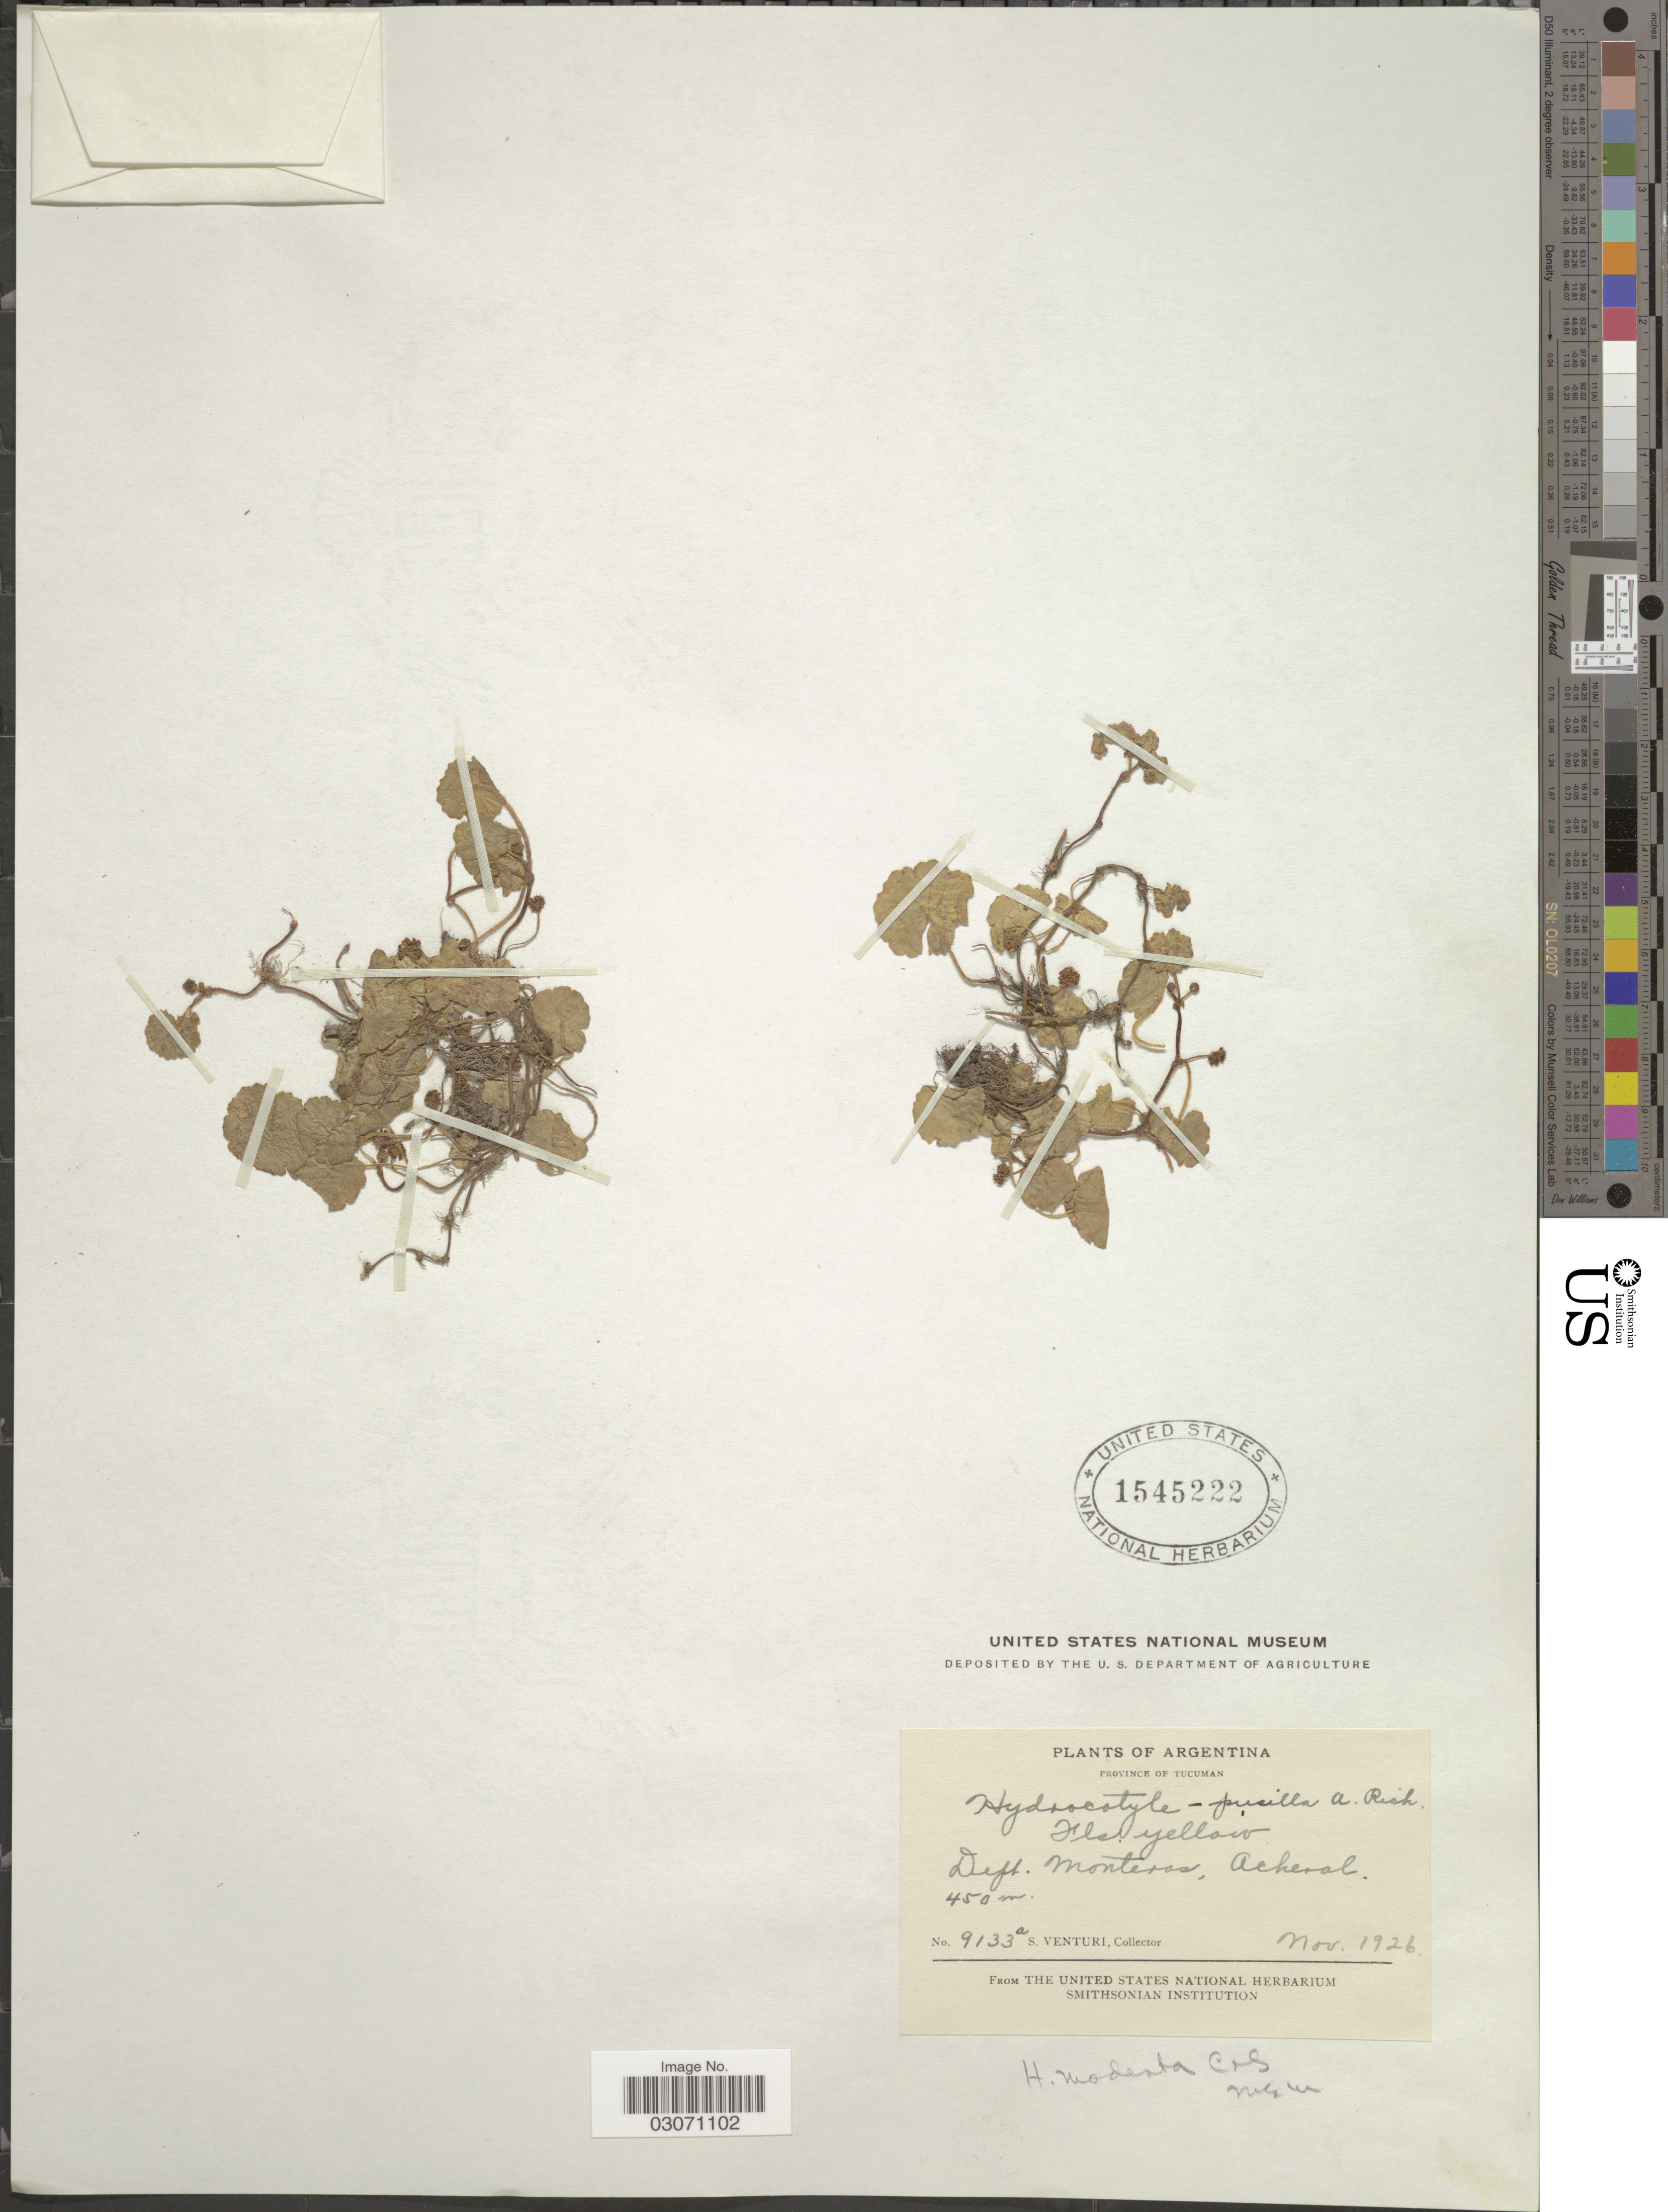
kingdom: Plantae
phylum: Tracheophyta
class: Magnoliopsida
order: Apiales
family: Araliaceae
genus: Hydrocotyle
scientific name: Hydrocotyle modesta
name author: Cham. & Schltdl.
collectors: S. Venturi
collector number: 9133a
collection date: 1926-11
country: Argentina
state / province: Tucuman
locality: Dept. Monteros, Acheral.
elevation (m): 450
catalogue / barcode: US 1545222